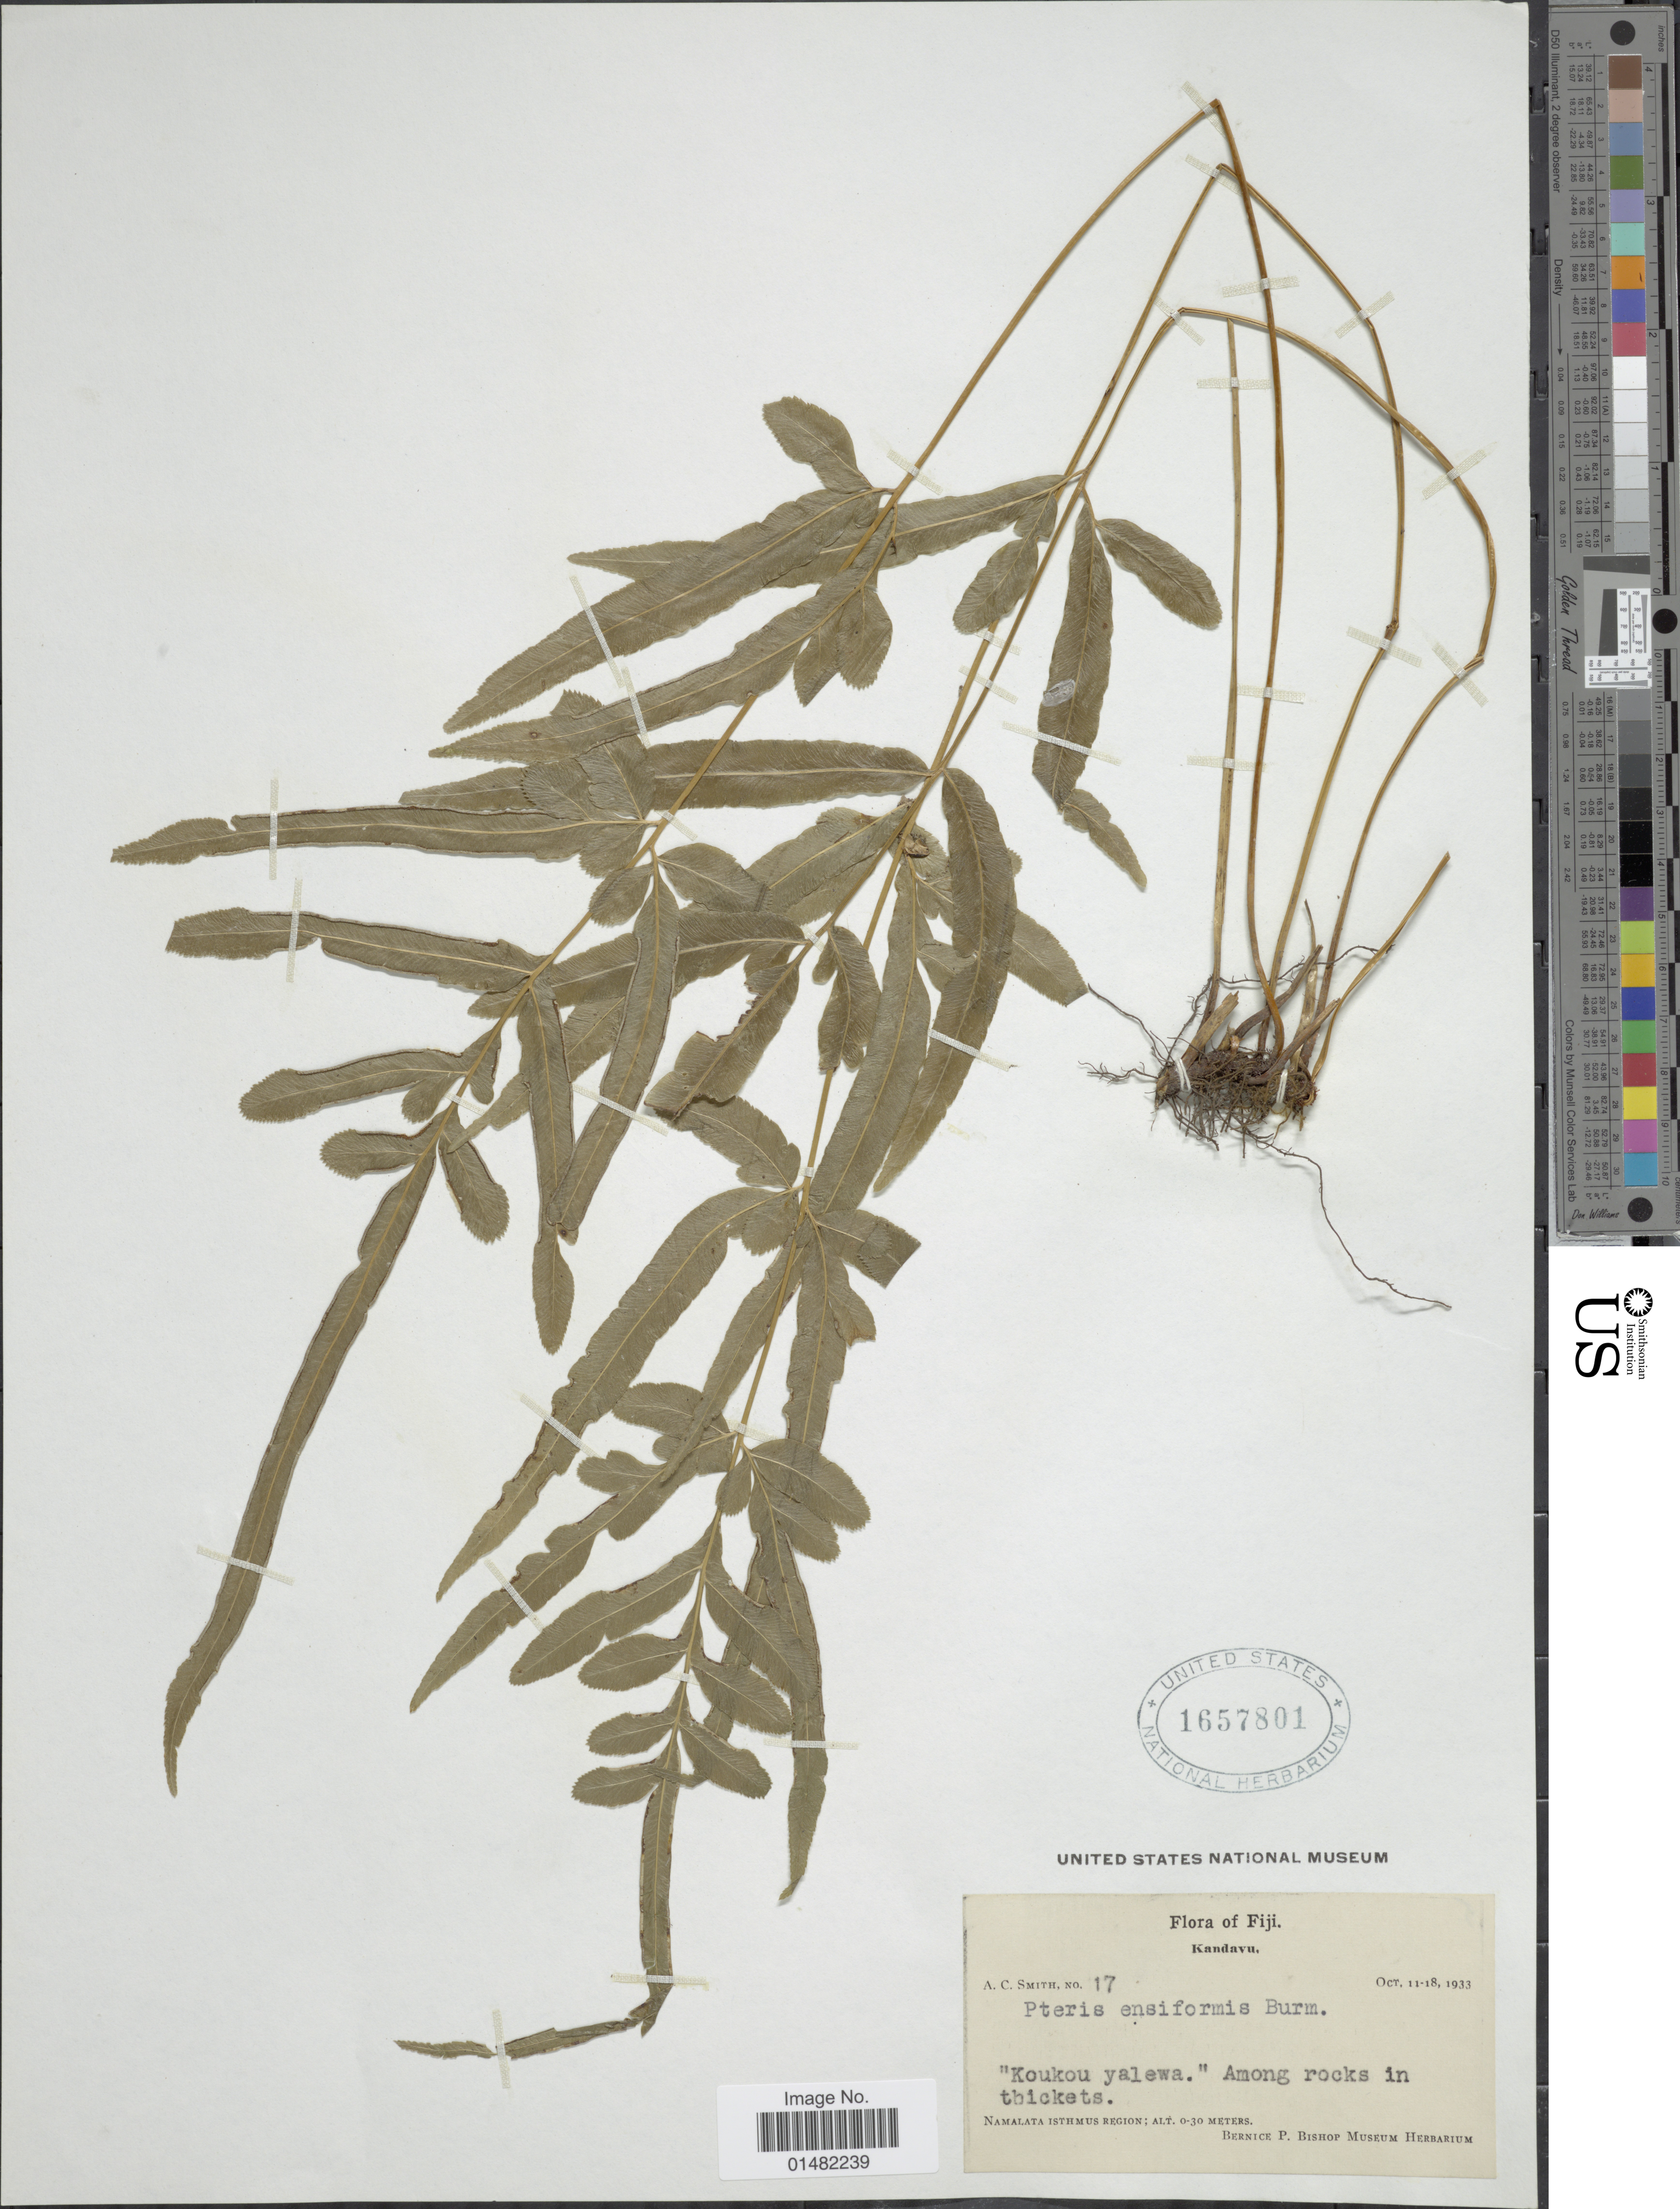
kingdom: Plantae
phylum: Tracheophyta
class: Polypodiopsida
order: Polypodiales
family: Pteridaceae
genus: Pteris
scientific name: Pteris ensiformis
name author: Burm. f.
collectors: A. C. Smith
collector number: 17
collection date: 1933-10-11/1933-10-18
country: Fiji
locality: Kandavu, Namalata Isthmus Region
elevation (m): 0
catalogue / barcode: US 1657801